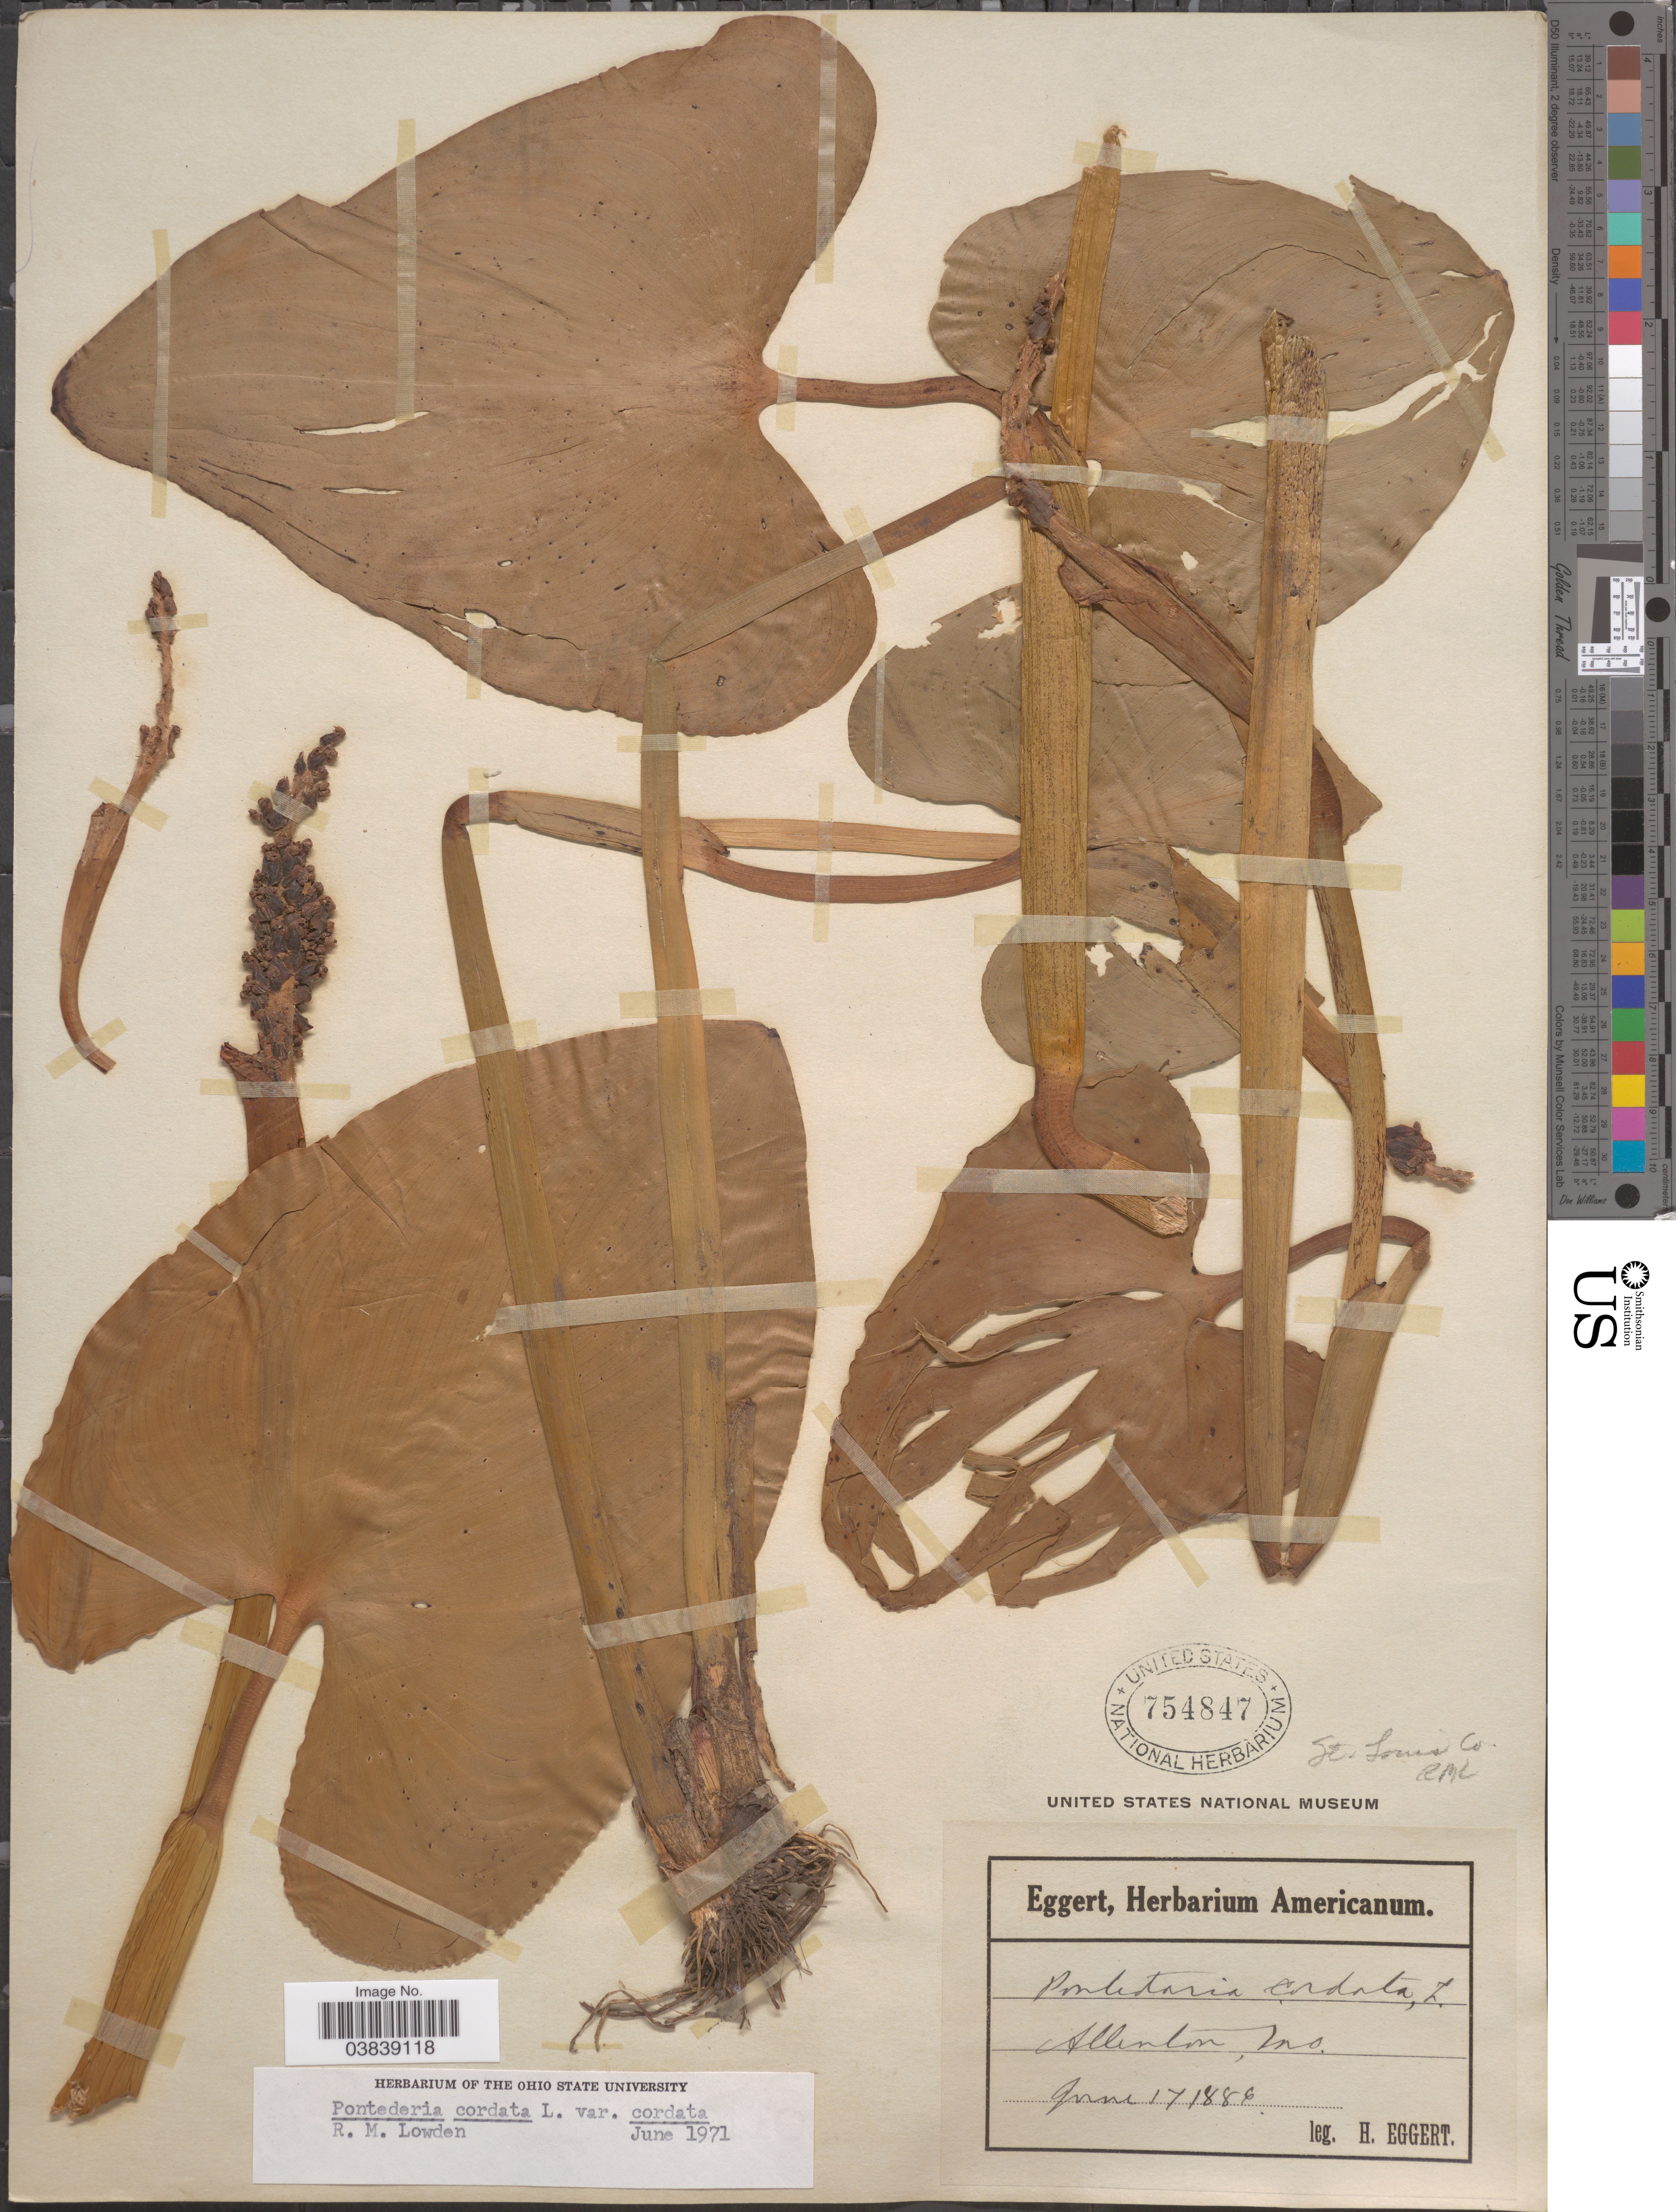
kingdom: Plantae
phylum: Tracheophyta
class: Liliopsida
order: Commelinales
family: Pontederiaceae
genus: Pontederia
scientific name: Pontederia cordata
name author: L.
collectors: H. Eggert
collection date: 1886-06-17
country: United States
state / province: Missouri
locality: Allenton. St. Louis Co.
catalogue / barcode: US 754847